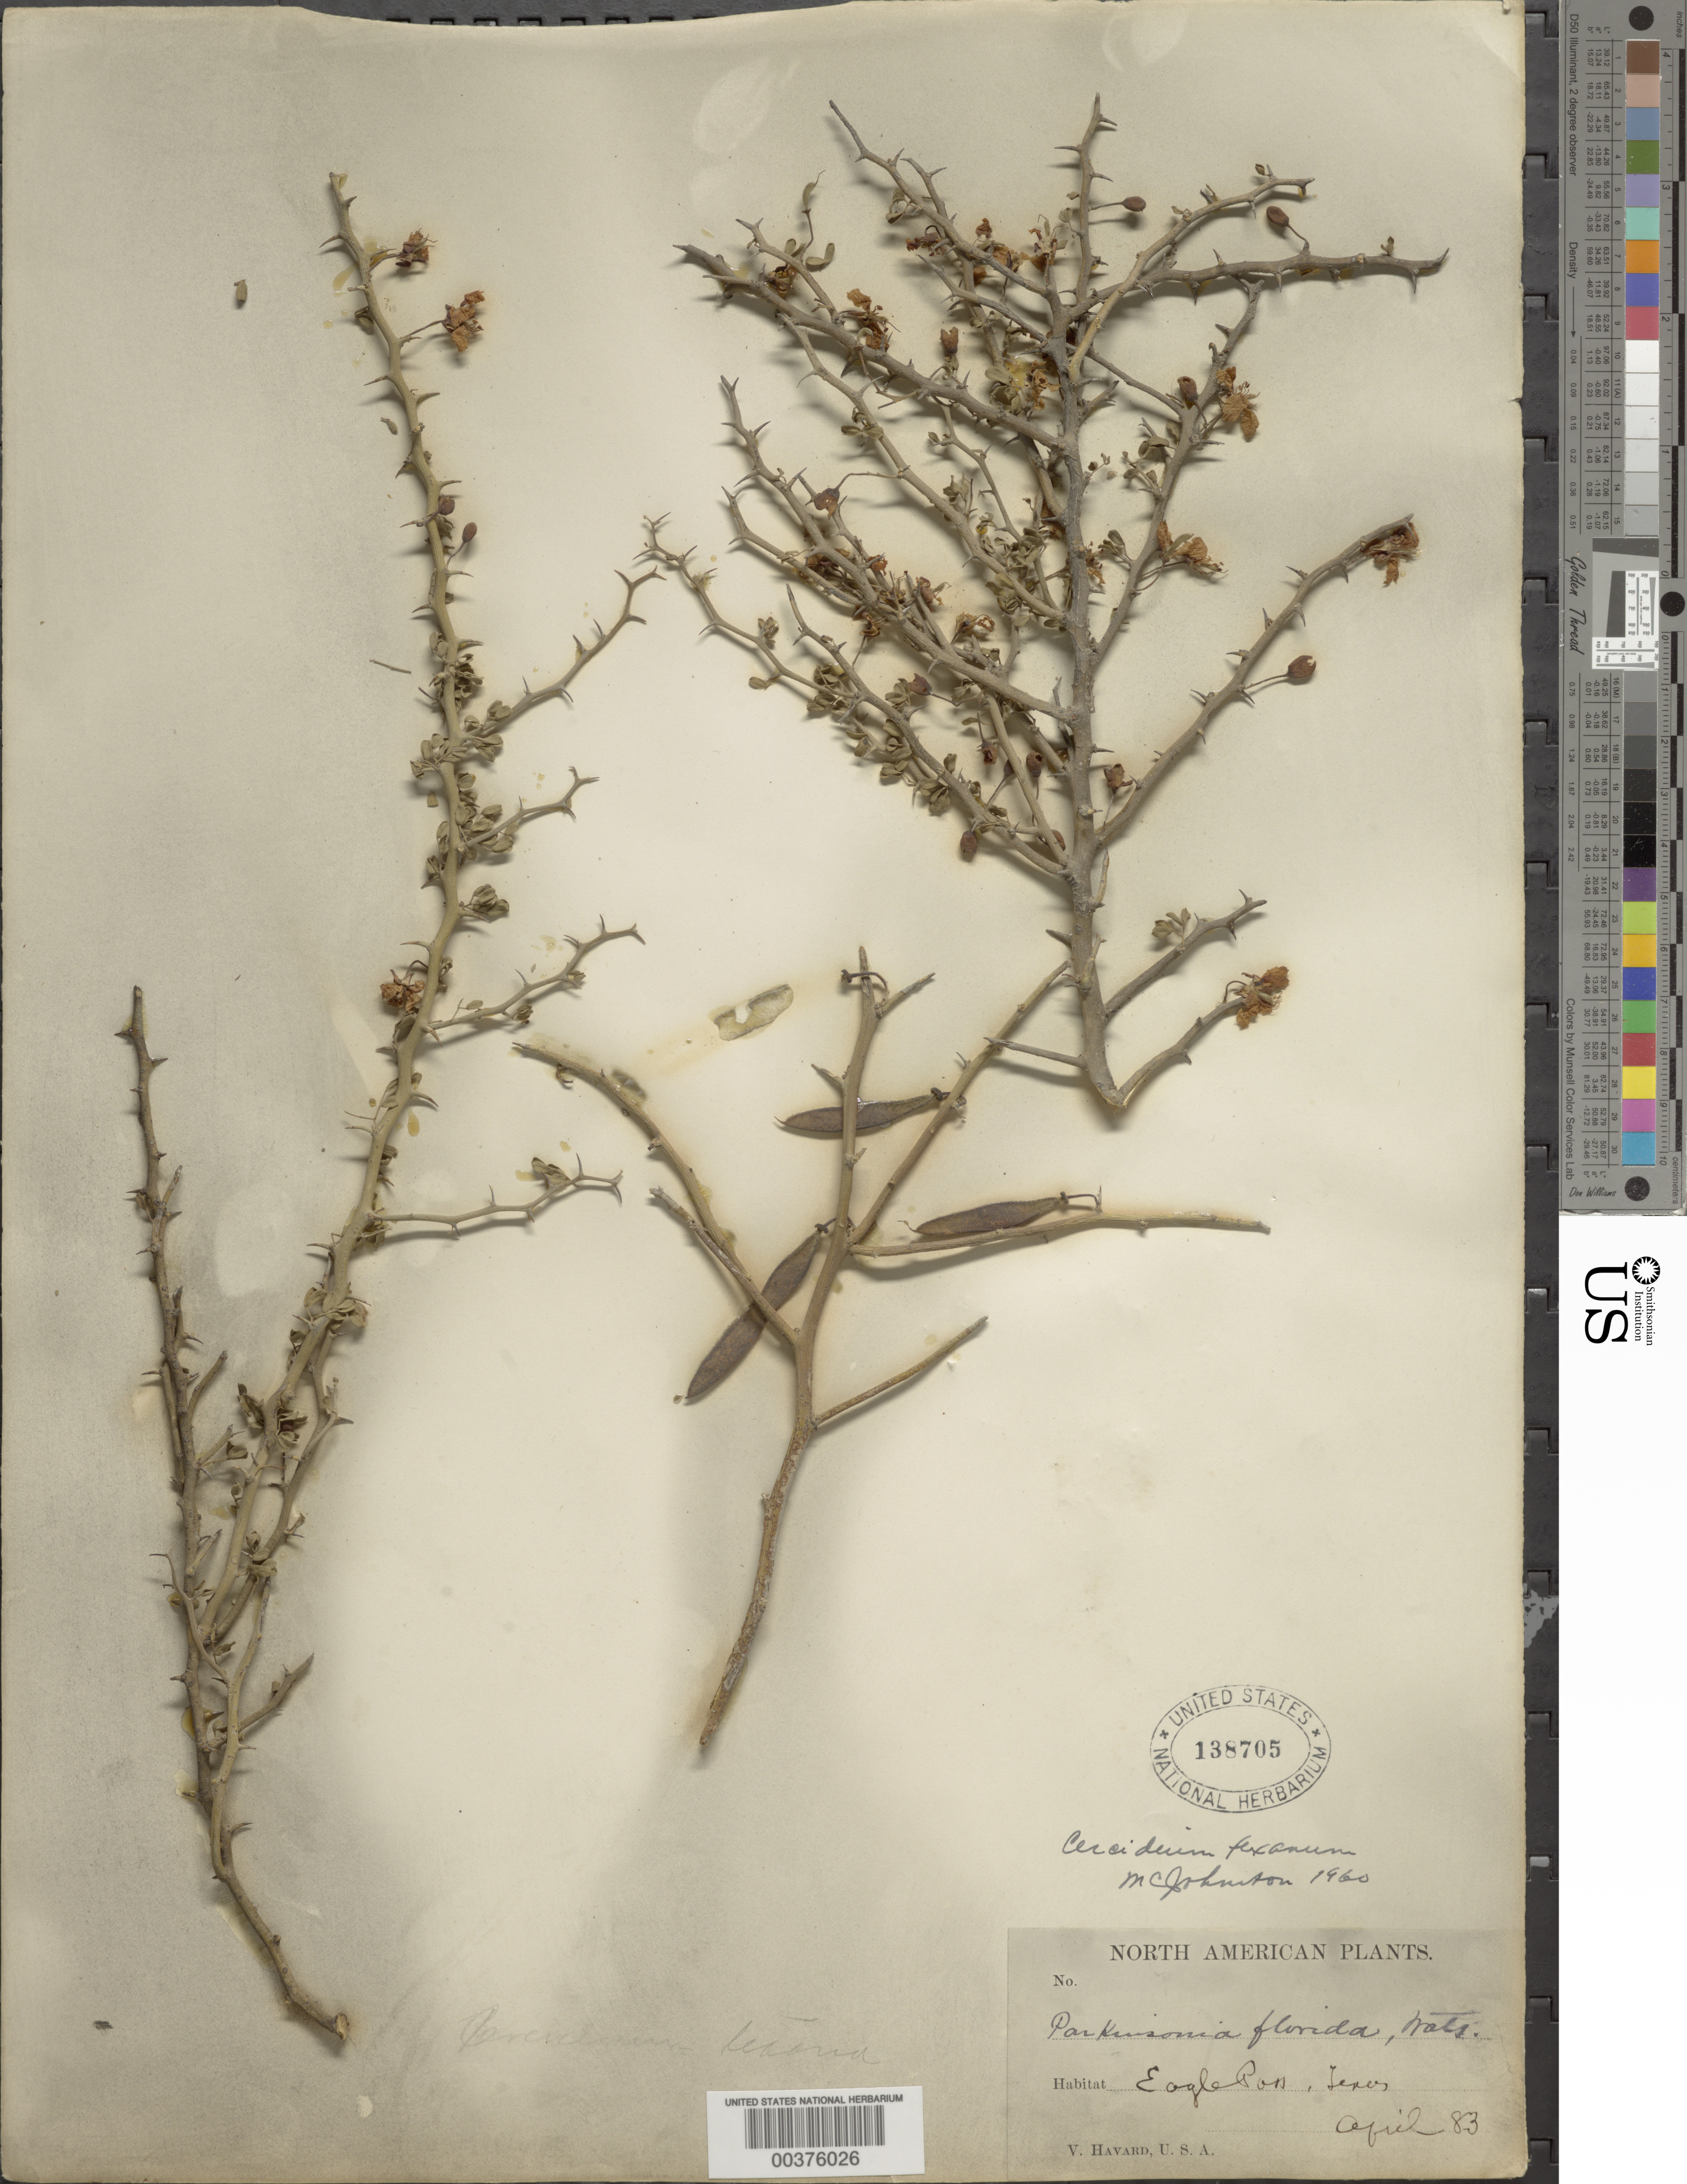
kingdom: Plantae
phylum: Tracheophyta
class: Magnoliopsida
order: Fabales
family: Fabaceae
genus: Parkinsonia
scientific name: Parkinsonia texana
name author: (A. Gray) S. Watson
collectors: V. Havard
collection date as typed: Apr 1883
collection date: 1883-04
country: United States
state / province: Texas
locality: Eagle pass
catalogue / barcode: US 138705